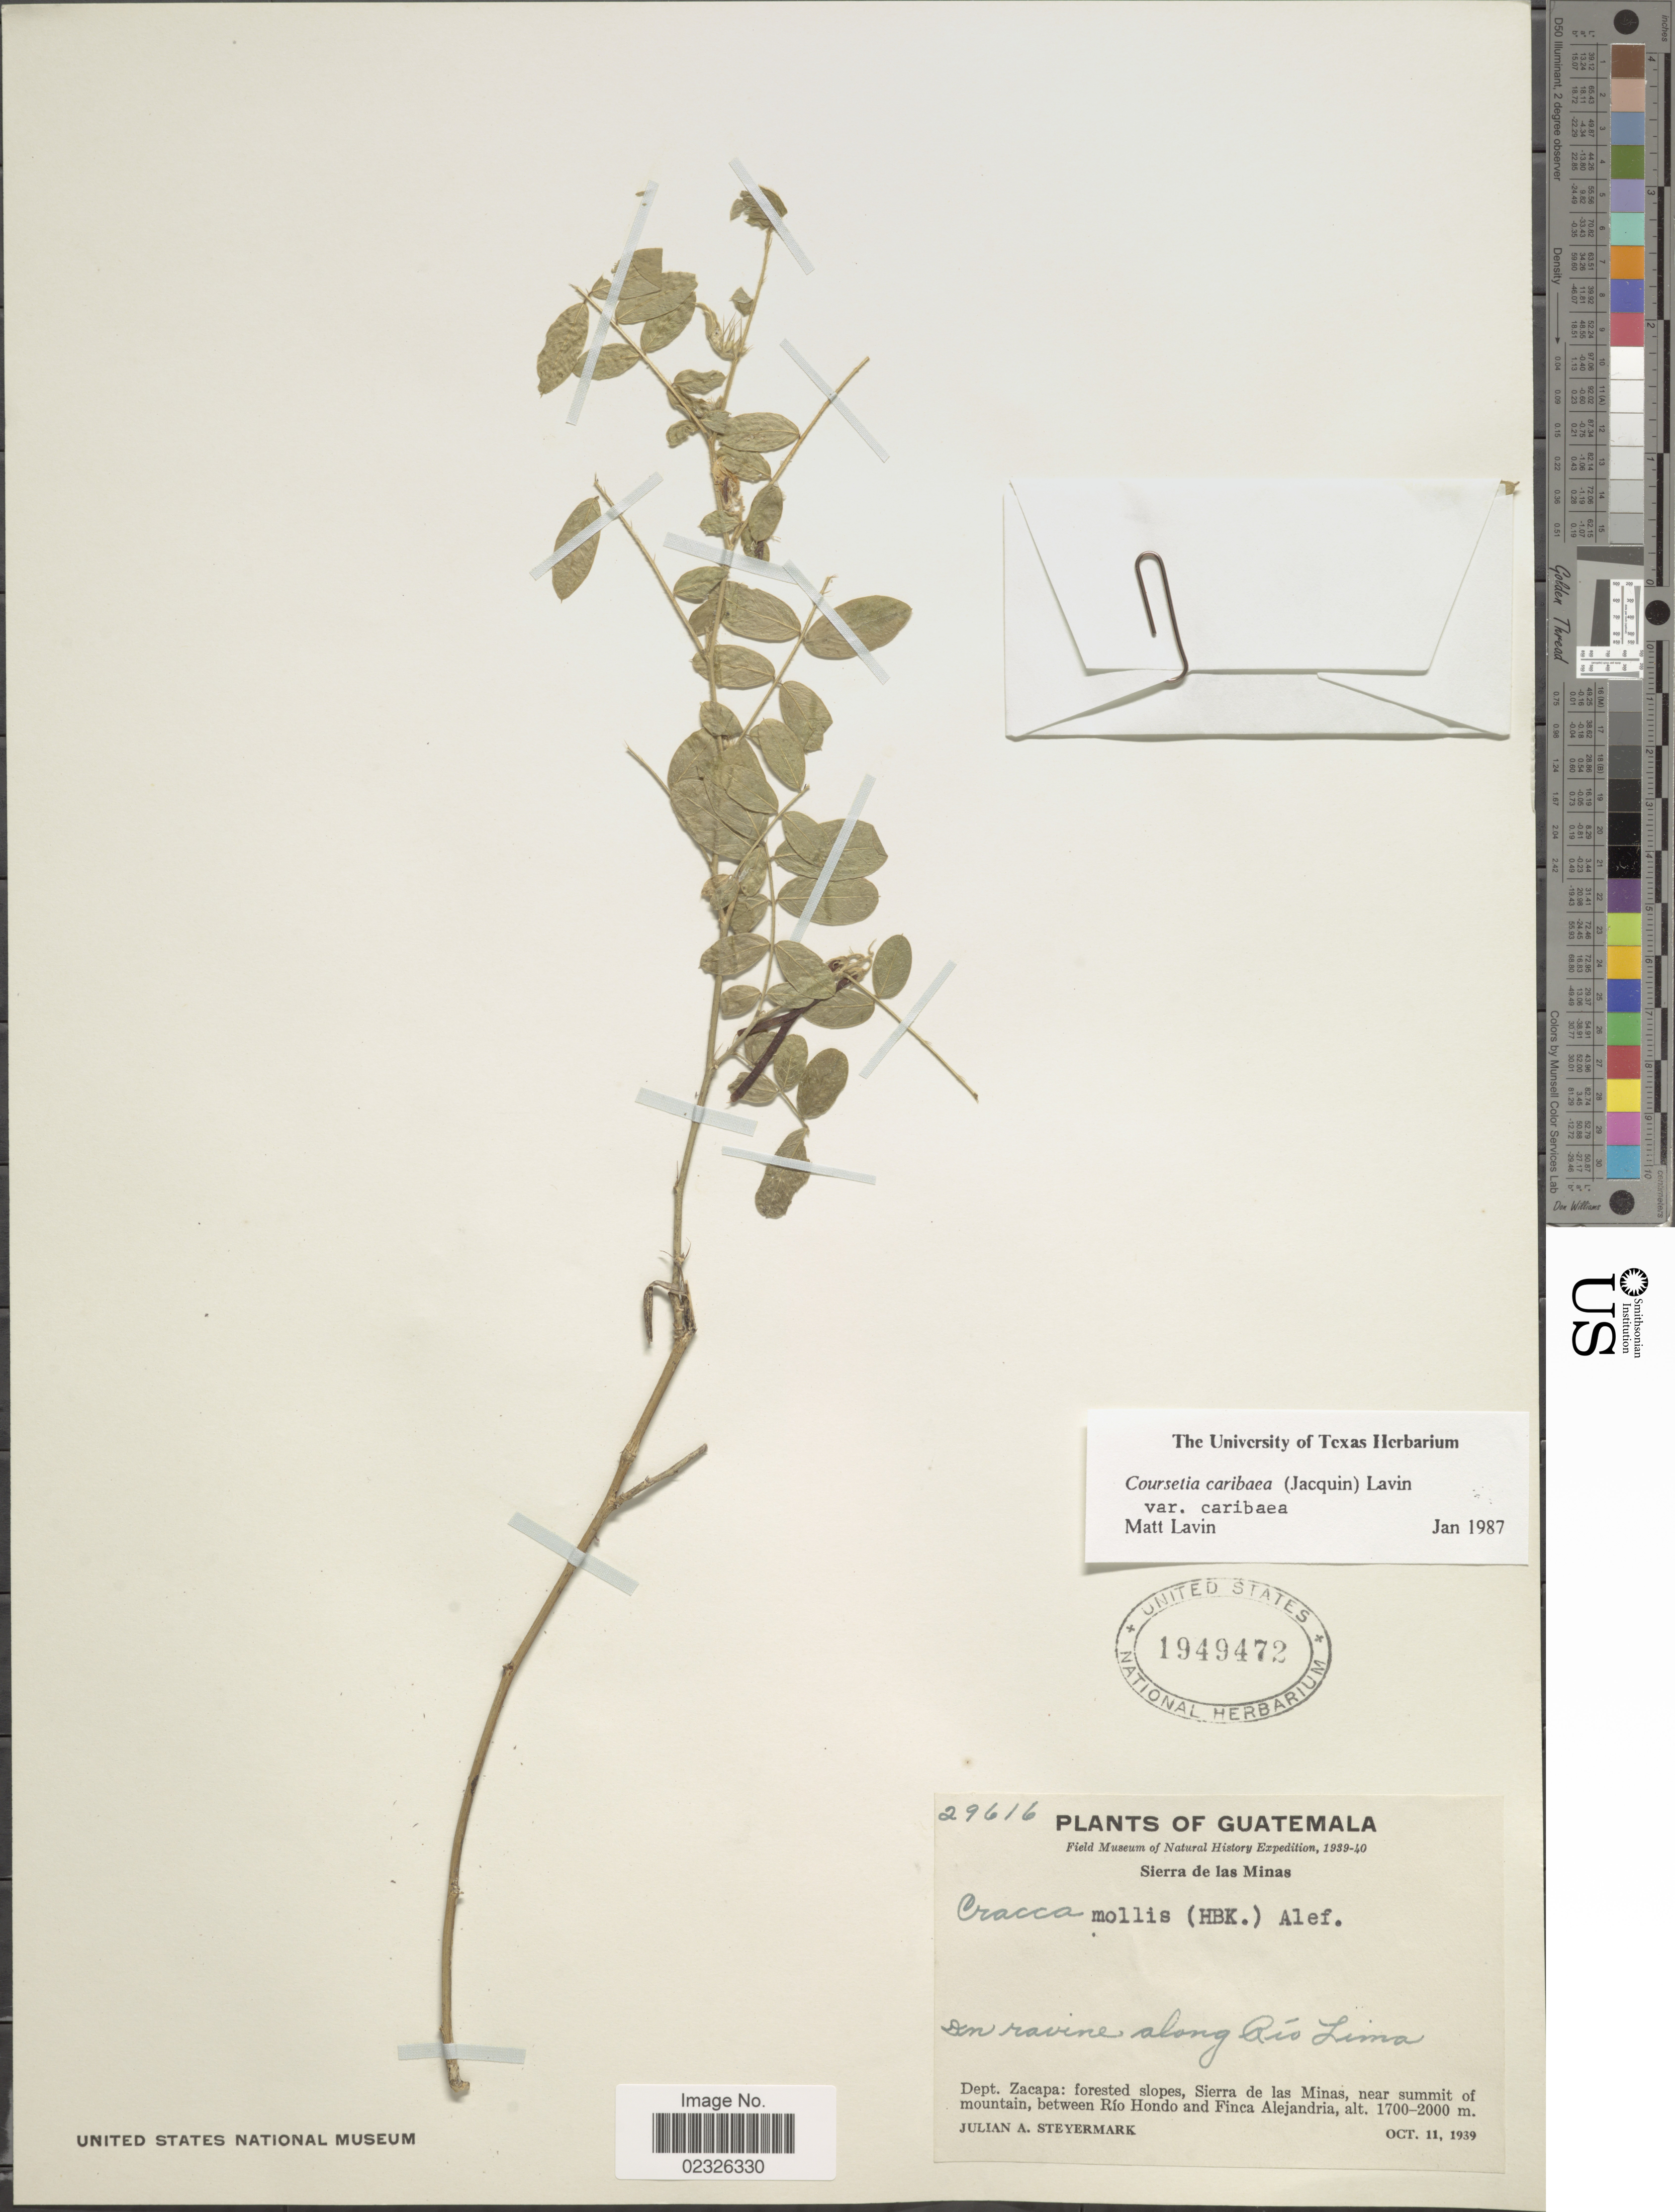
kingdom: Plantae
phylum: Tracheophyta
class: Magnoliopsida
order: Fabales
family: Fabaceae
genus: Coursetia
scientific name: Coursetia caribaea var. caribaea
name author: (Jacq.) Lavin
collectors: J. Steyermark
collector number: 29616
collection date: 1939-10-11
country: Guatemala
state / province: Zacapa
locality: Sierra de las Minas. Forested slopes, Sierra de las Minas, near summit of mountain, between Rio Hondo and Finca Alejandria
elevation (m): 1700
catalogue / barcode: US 1949472